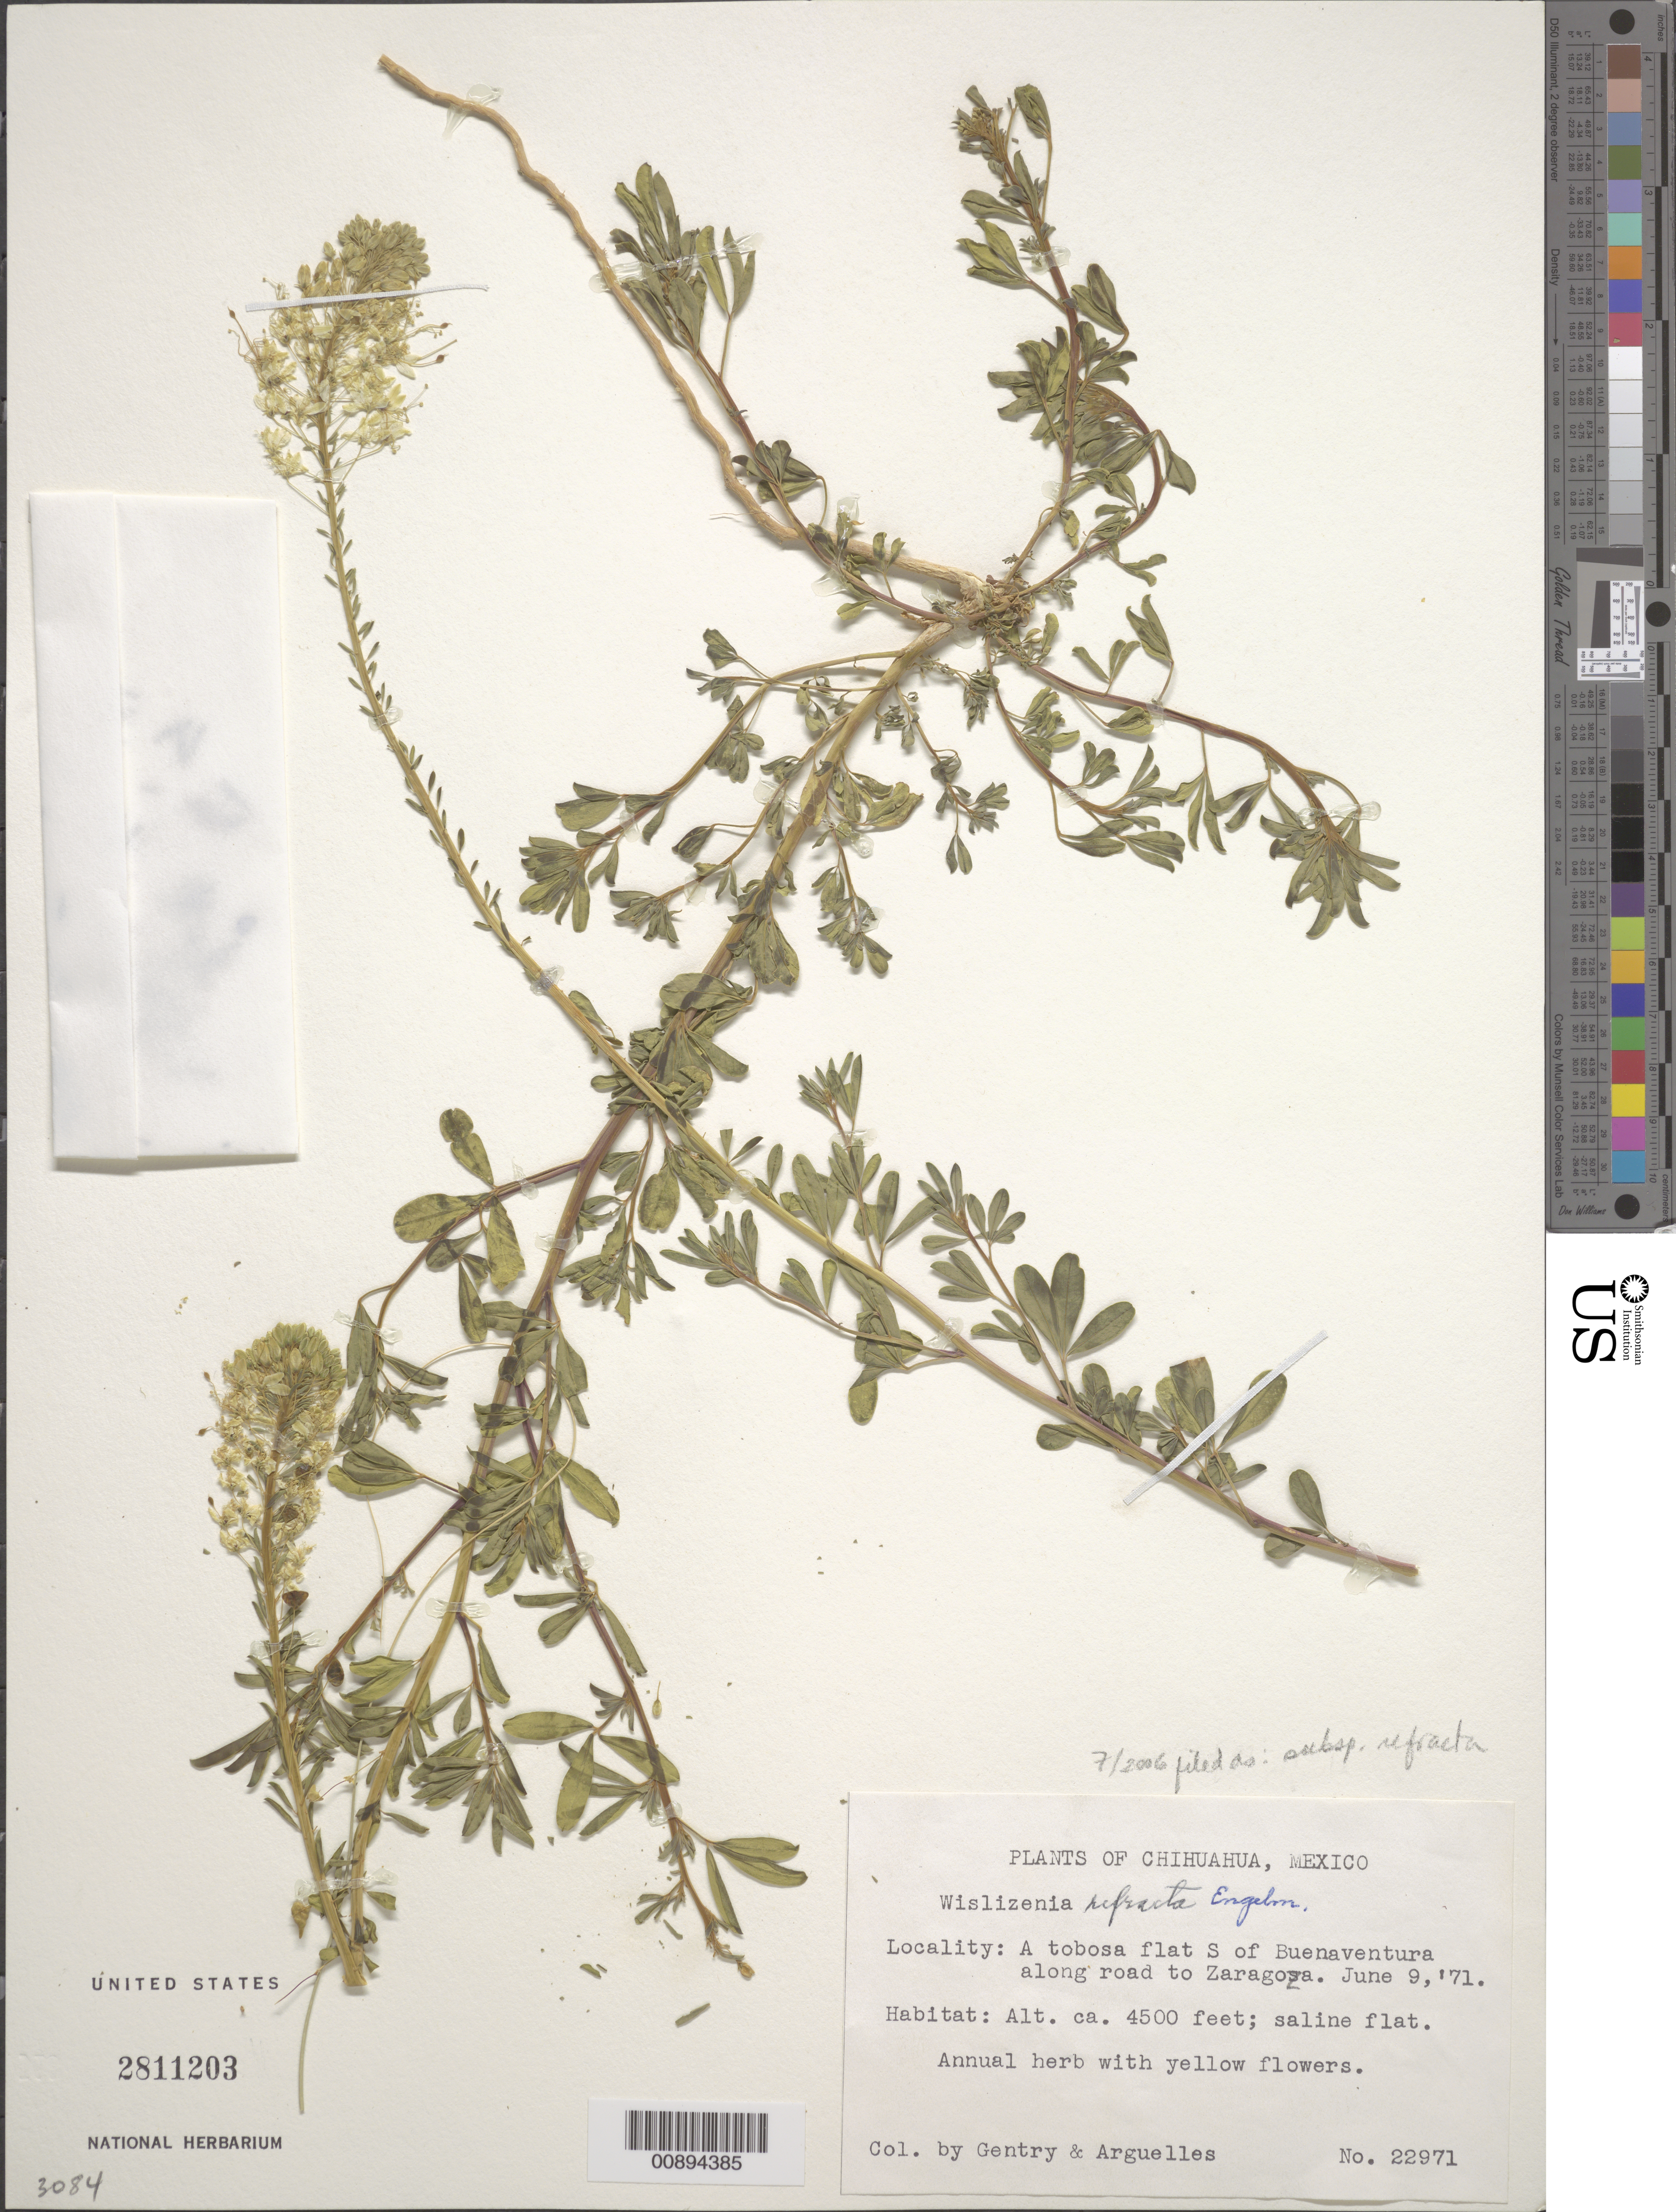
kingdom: Plantae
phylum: Tracheophyta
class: Magnoliopsida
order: Brassicales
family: Cleomaceae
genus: Cleomella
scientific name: Cleomella refracta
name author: (Engelm.) J.C. Hall & Roalson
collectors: Gentry, -- & Arguelles, --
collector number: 22971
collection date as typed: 09 Jun 1971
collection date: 1971-06-09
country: Mexico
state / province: Chihuahua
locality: A tobosa flat S of Buenaventura along road to Zaragoza, Chihuahua.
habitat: Saline flat.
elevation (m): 1372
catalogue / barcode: US 2811203